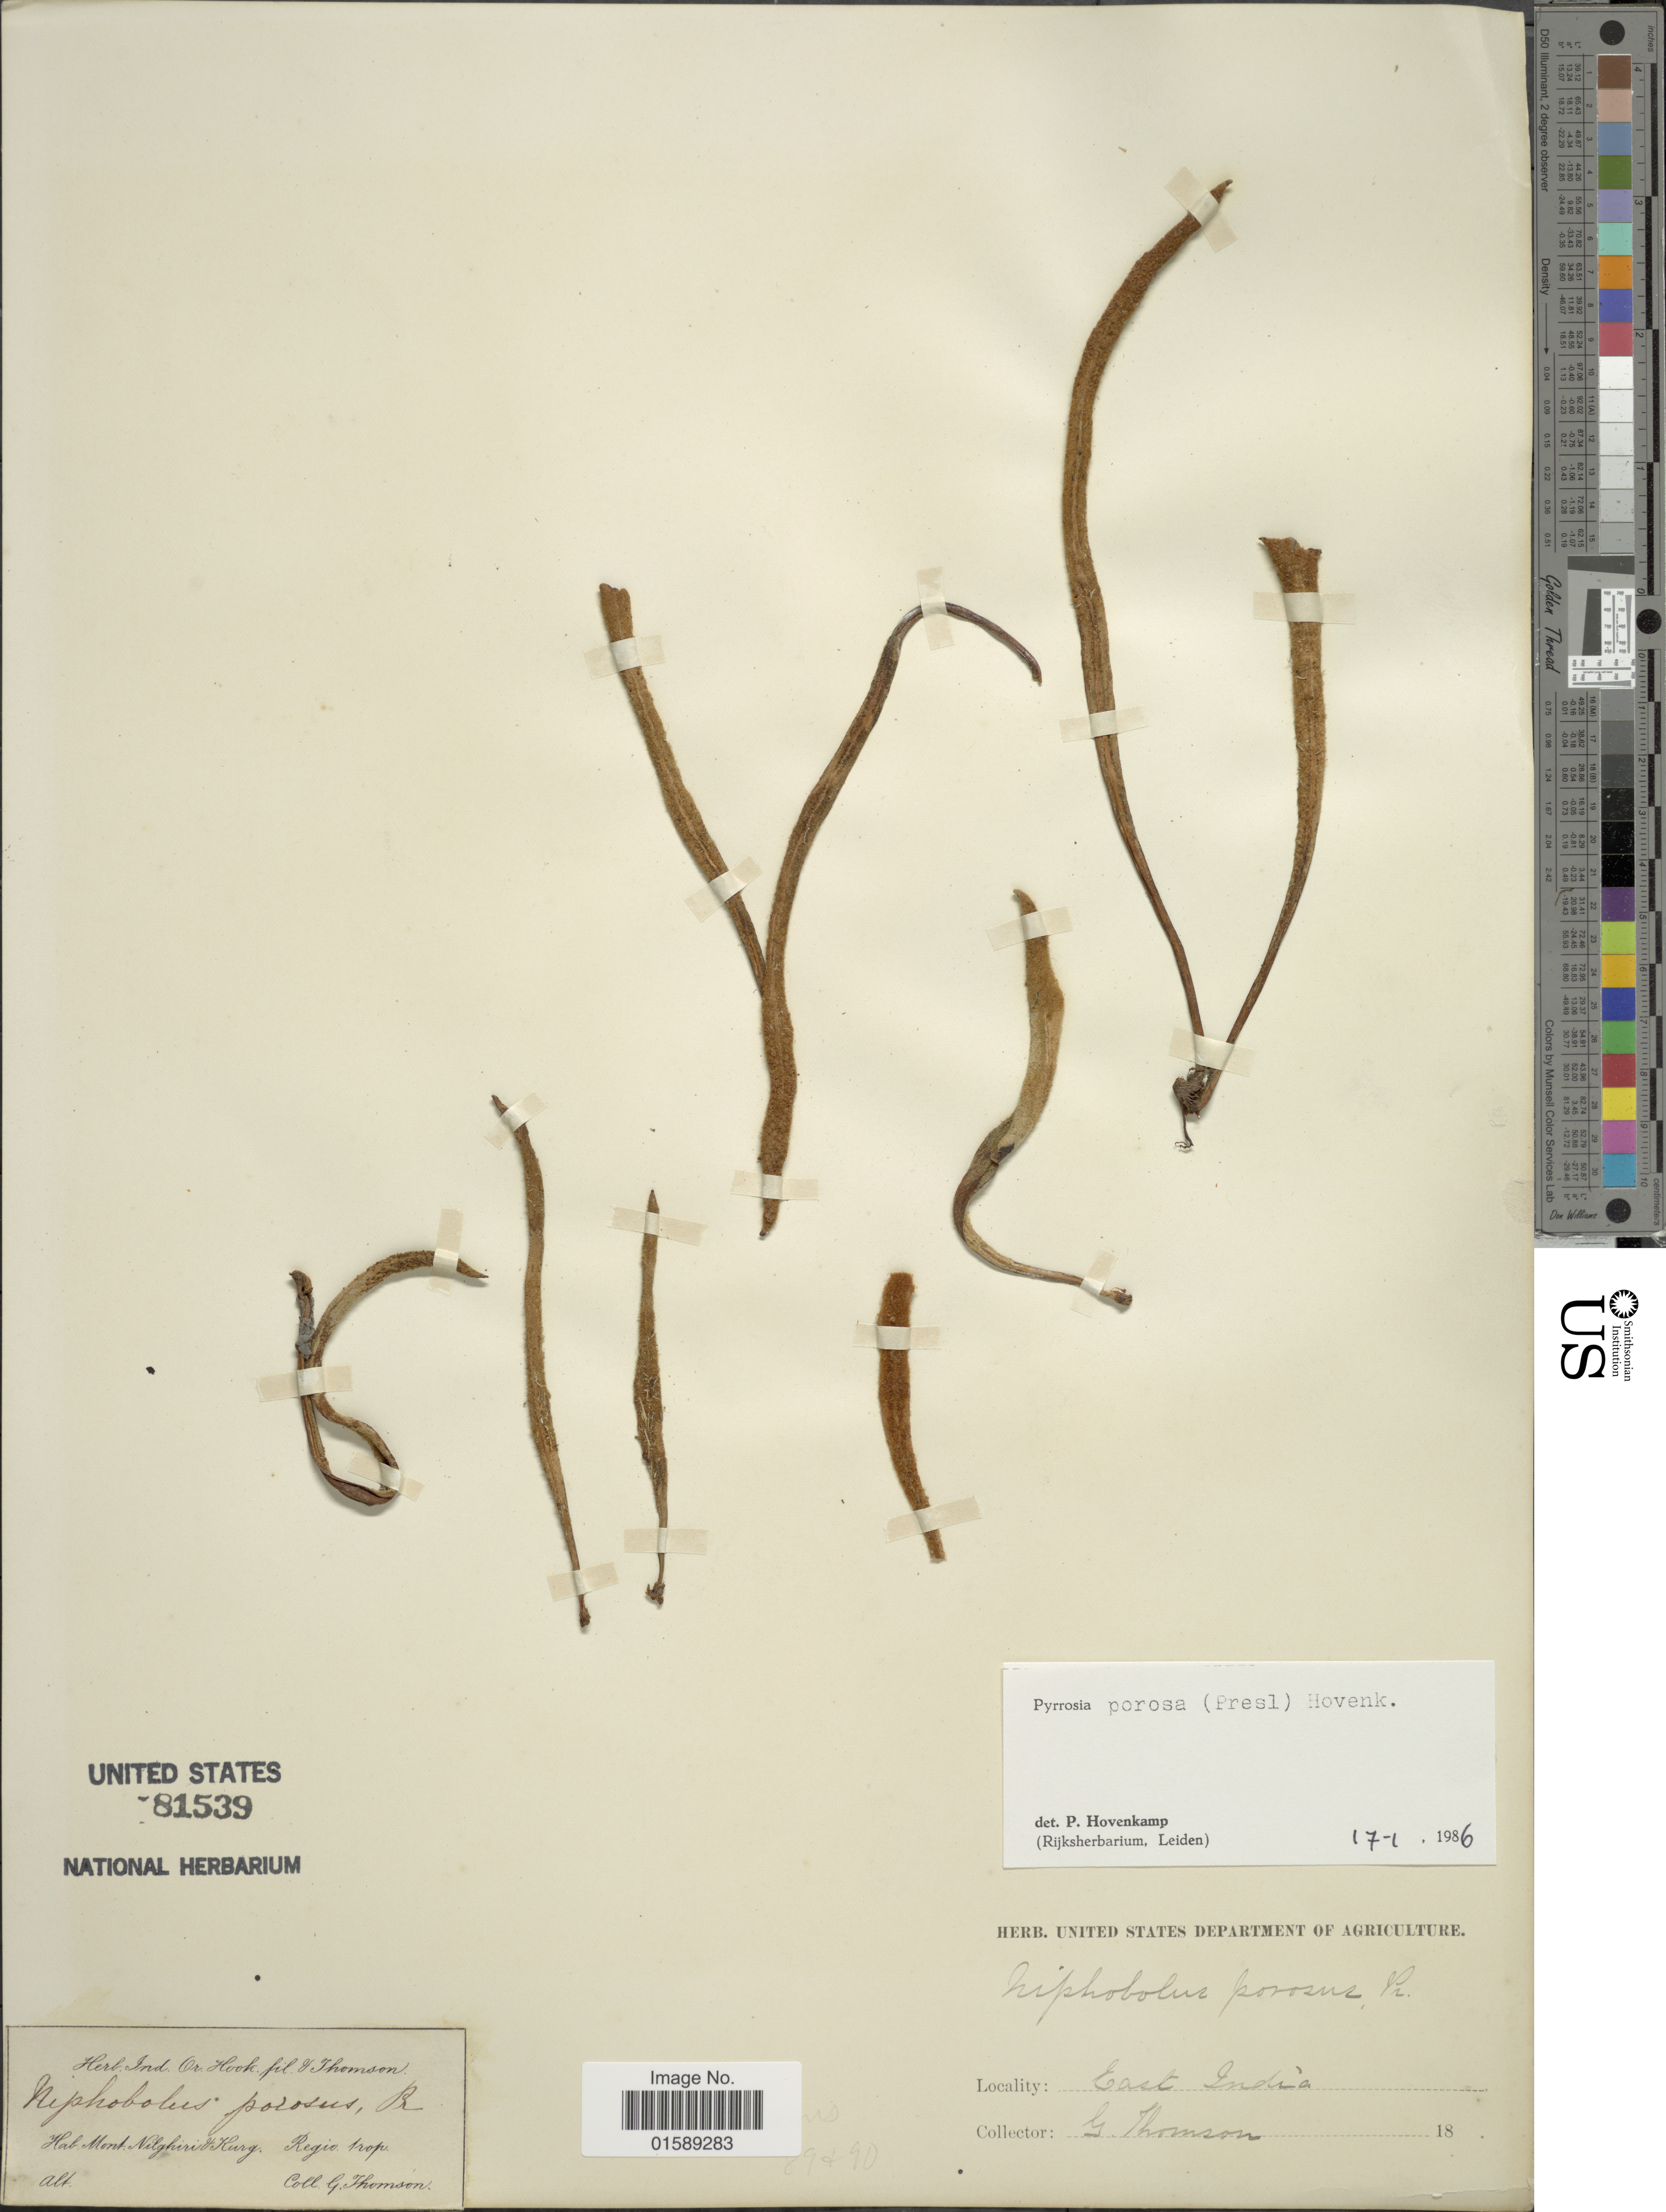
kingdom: Plantae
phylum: Tracheophyta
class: Polypodiopsida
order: Polypodiales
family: Polypodiaceae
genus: Pyrrosia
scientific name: Pyrrosia porosa var. porosa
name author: (C. Presl) Hovenkamp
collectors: G. Thomson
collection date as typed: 18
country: India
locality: East India. Mont. Nilghiri &c Kurg, Regio trop.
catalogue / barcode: US 81539